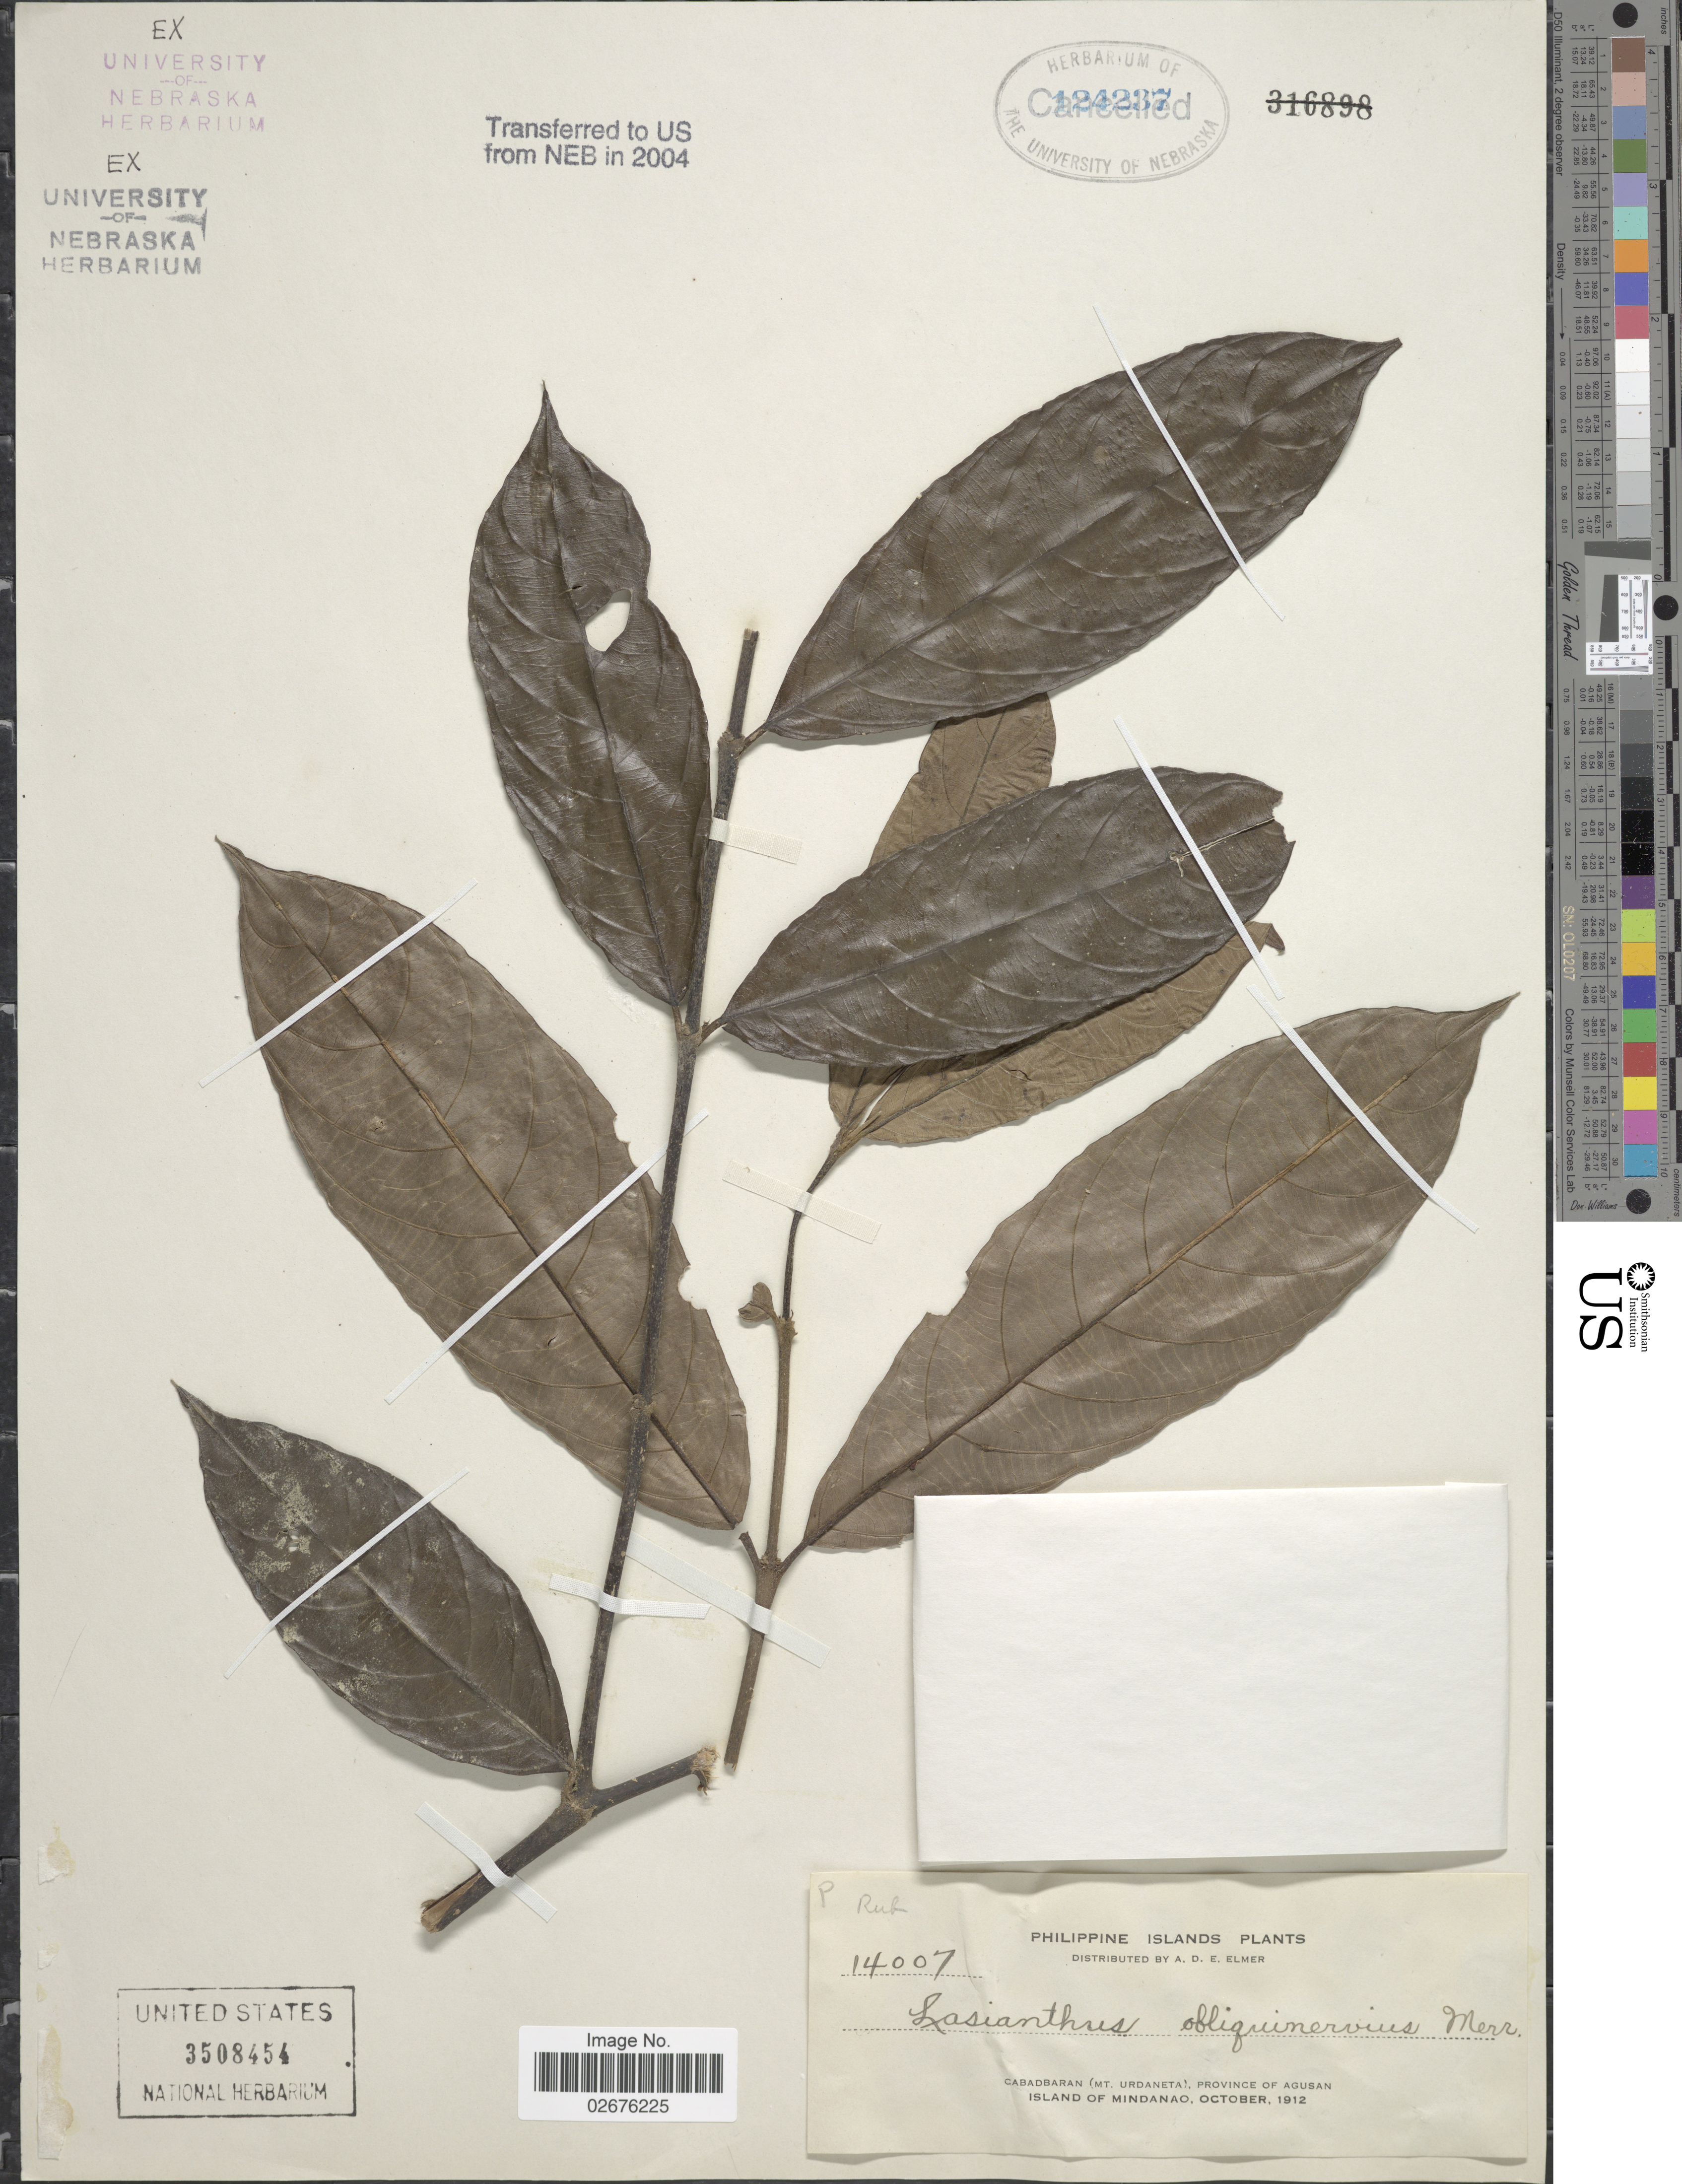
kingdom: Plantae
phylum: Tracheophyta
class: Magnoliopsida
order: Gentianales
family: Rubiaceae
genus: Lasianthus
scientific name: Lasianthus obliquinervis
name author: Merr.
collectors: A. D. E. Elmer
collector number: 14007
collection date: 1912-10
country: Philippines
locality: Philippine Islands. Cabadbaran (Mt. Urdaneta), Province of Agusan, Island of Mindanao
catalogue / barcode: US 3508454